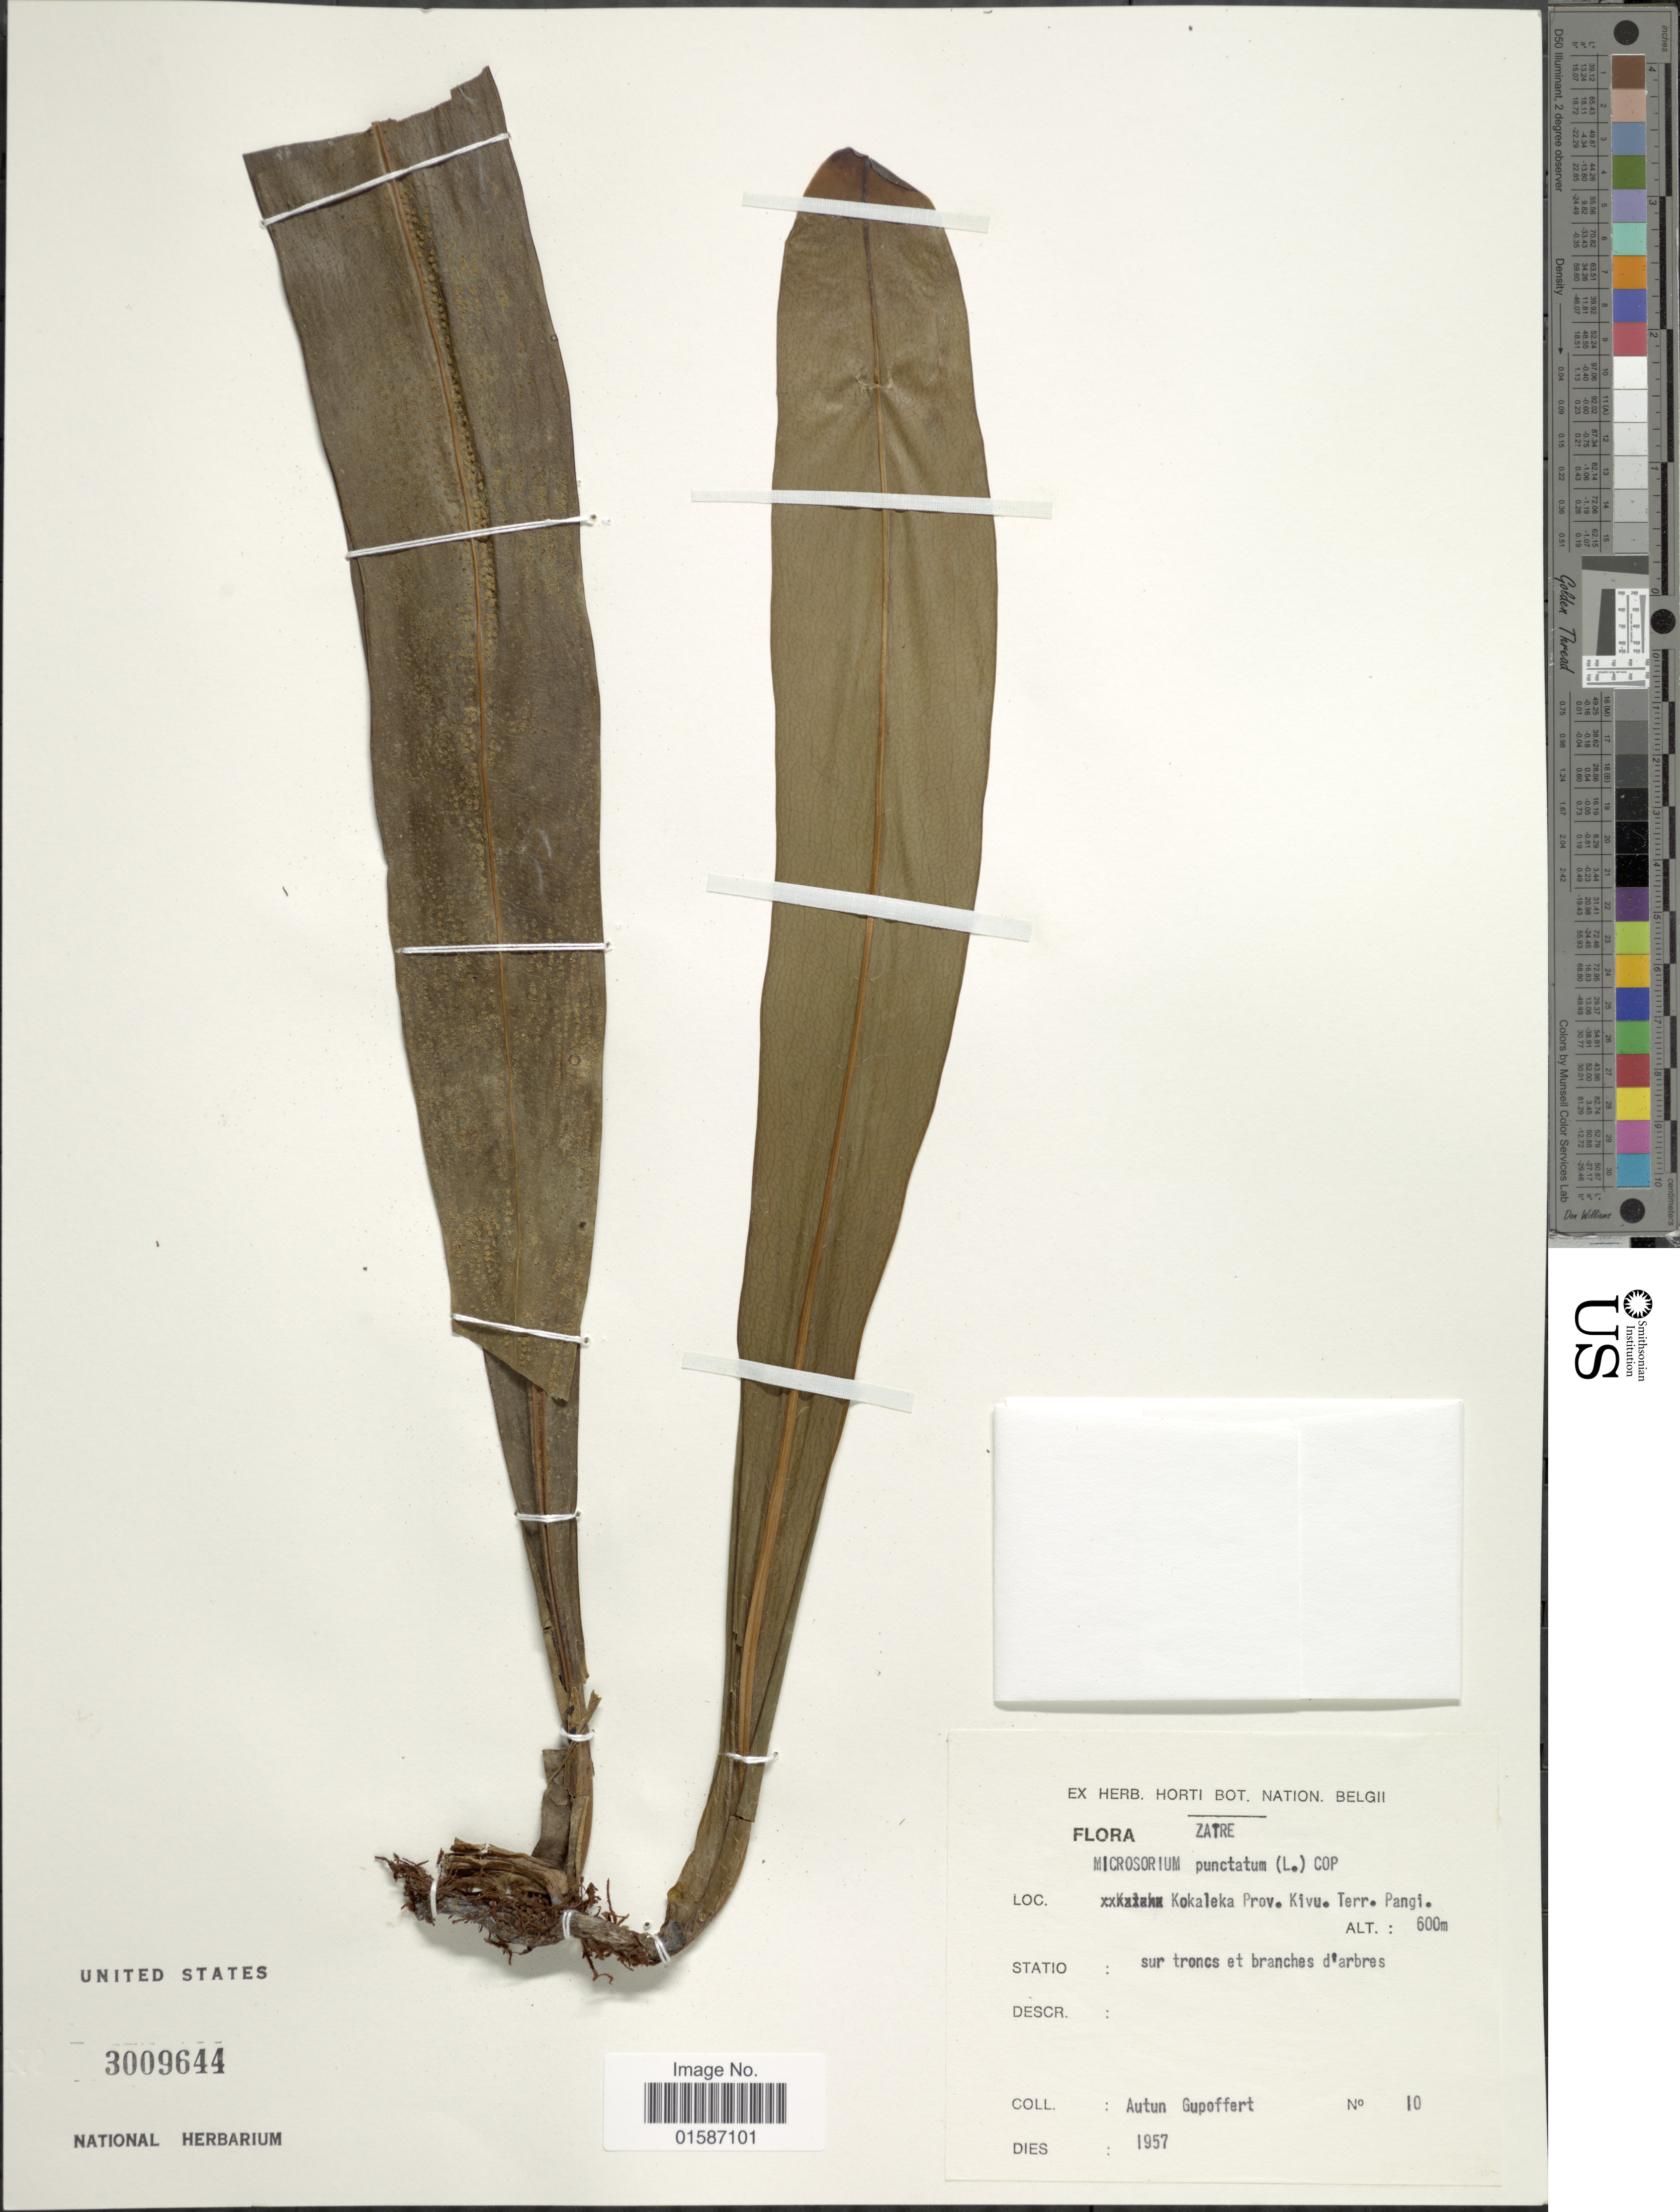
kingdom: Plantae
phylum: Tracheophyta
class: Polypodiopsida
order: Polypodiales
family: Polypodiaceae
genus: Microsorum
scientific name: Microsorum punctatum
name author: (L.) Copel.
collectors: Autin - Gupoffert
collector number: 10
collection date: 1957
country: Angola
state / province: Zaire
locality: Kokaleka Prov. Livu Terr Pangi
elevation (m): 600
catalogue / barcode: US 3009644